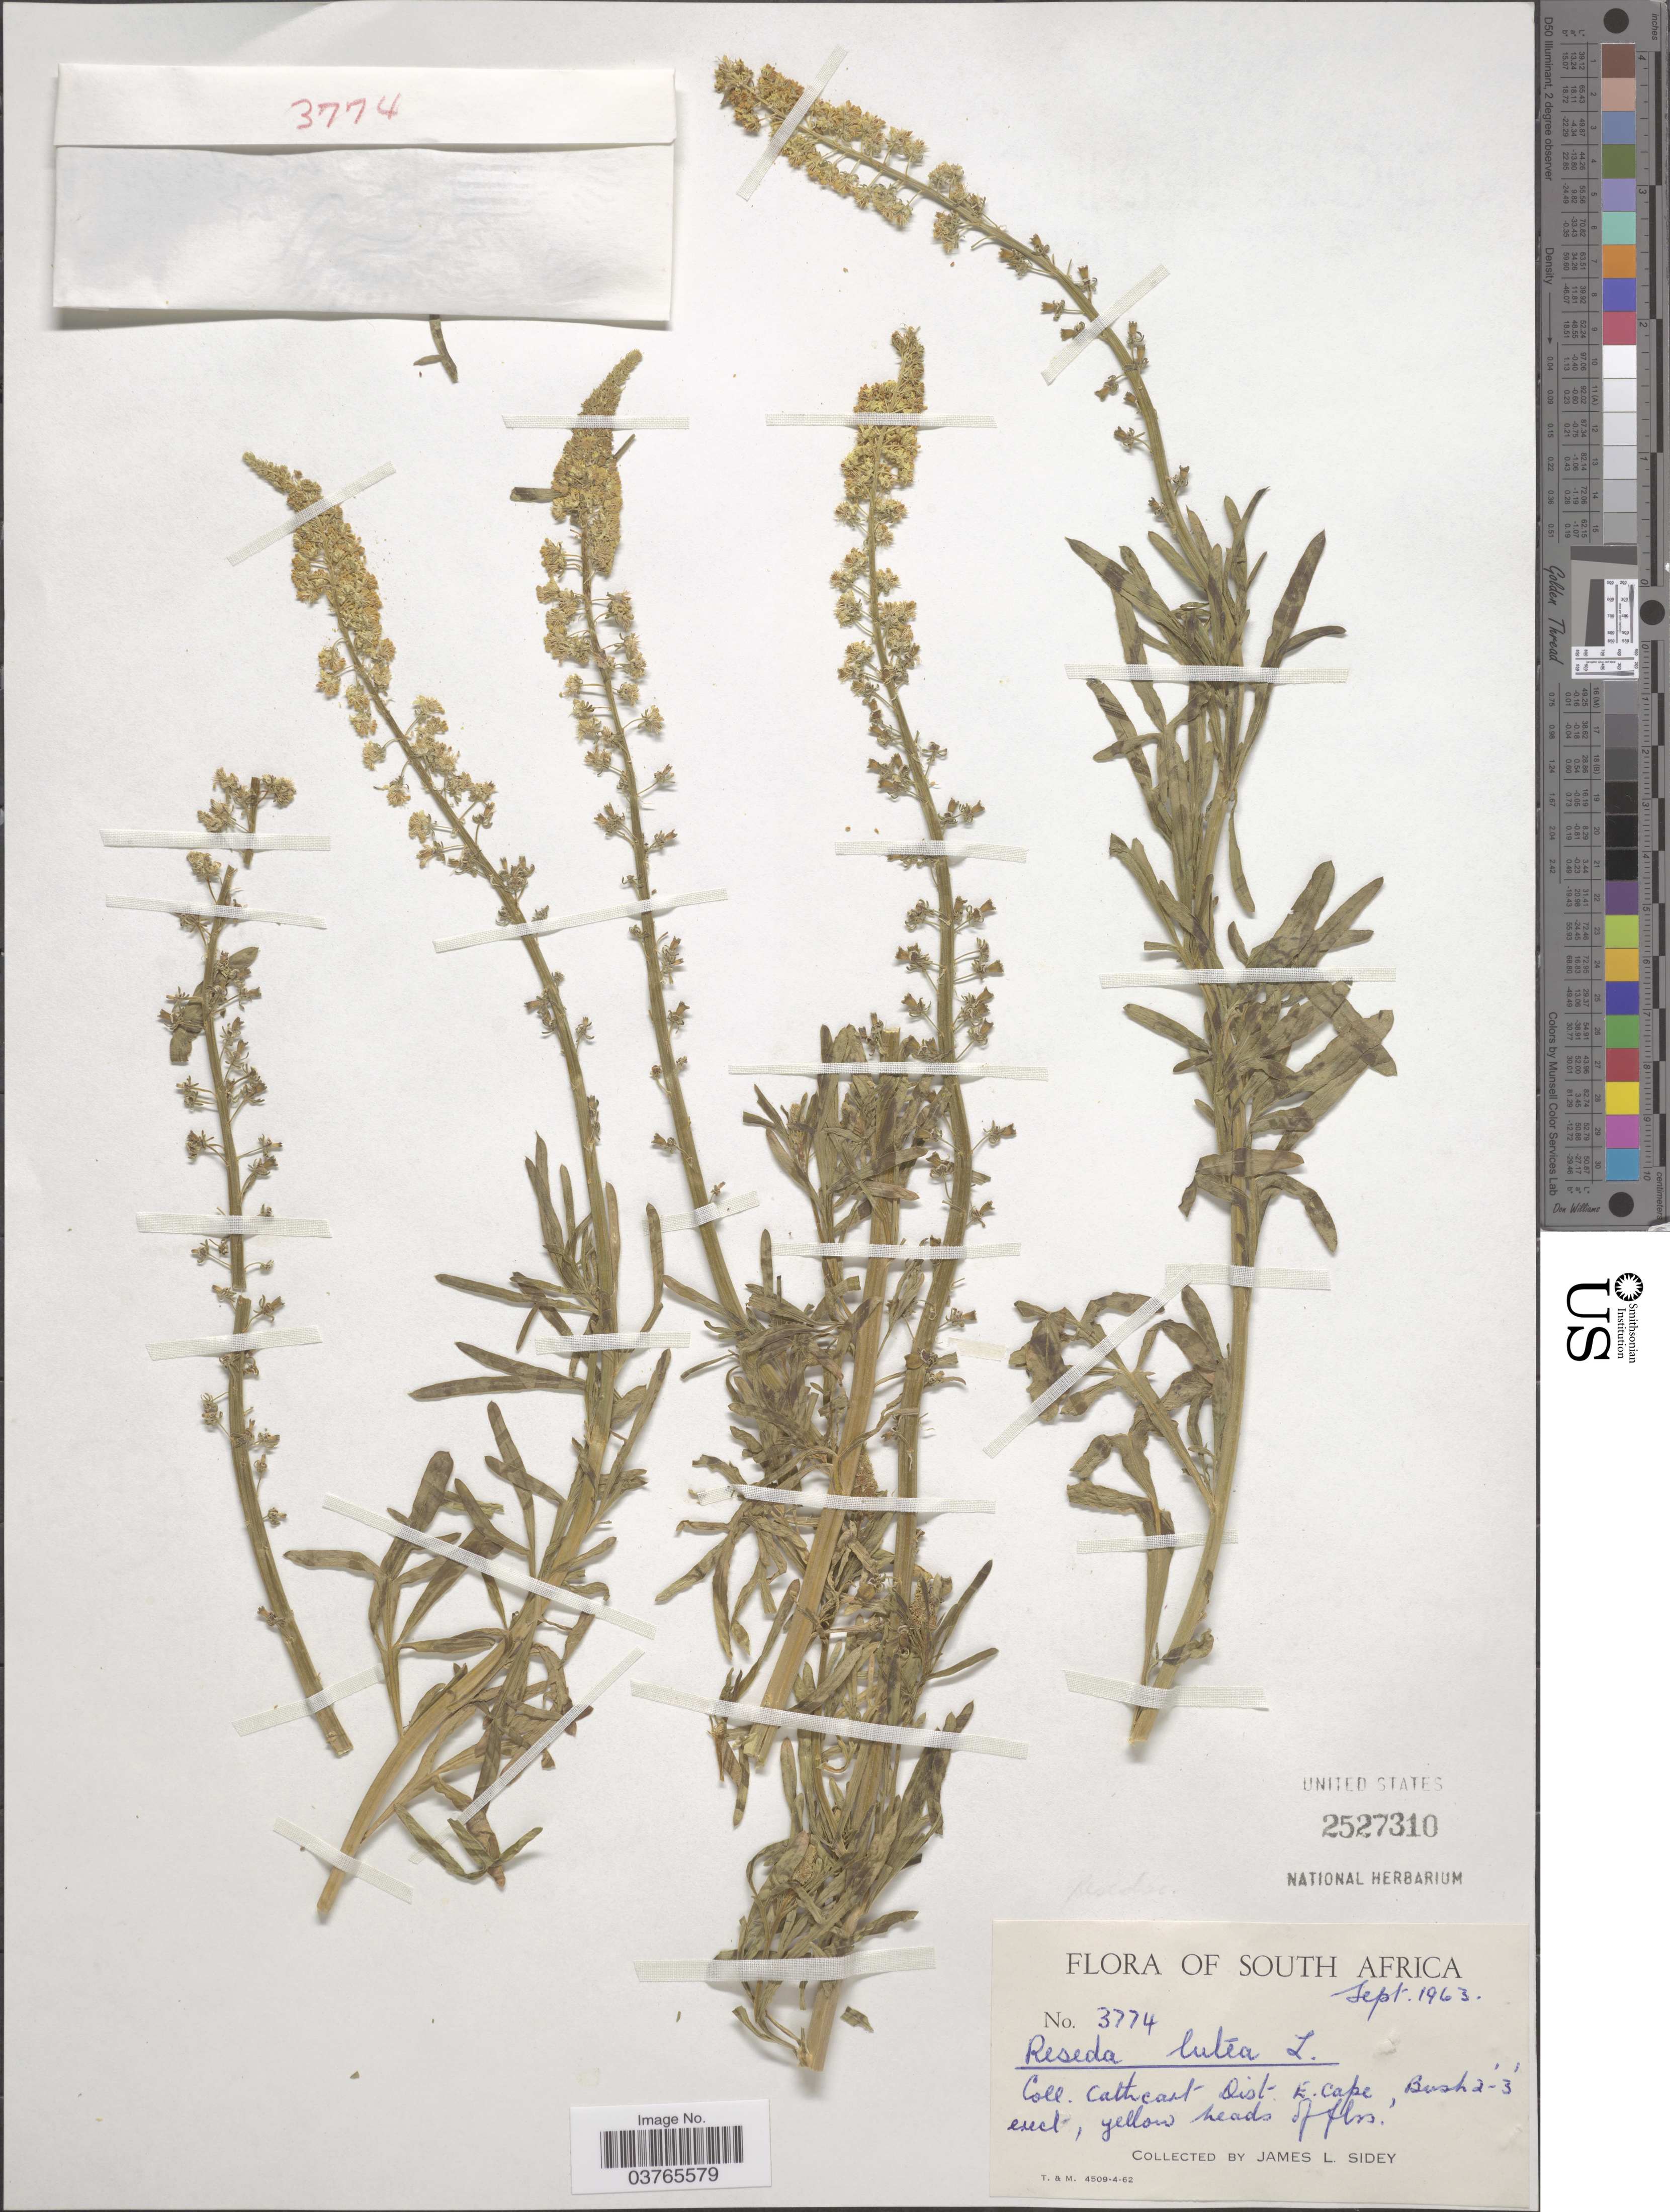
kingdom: Plantae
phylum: Tracheophyta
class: Magnoliopsida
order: Brassicales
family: Resedaceae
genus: Reseda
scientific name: Reseda lutea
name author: L.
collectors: J. L. Sidey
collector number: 3774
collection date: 1963-09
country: South Africa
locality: Cathcart Dist. E. Cape.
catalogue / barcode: US 2527310